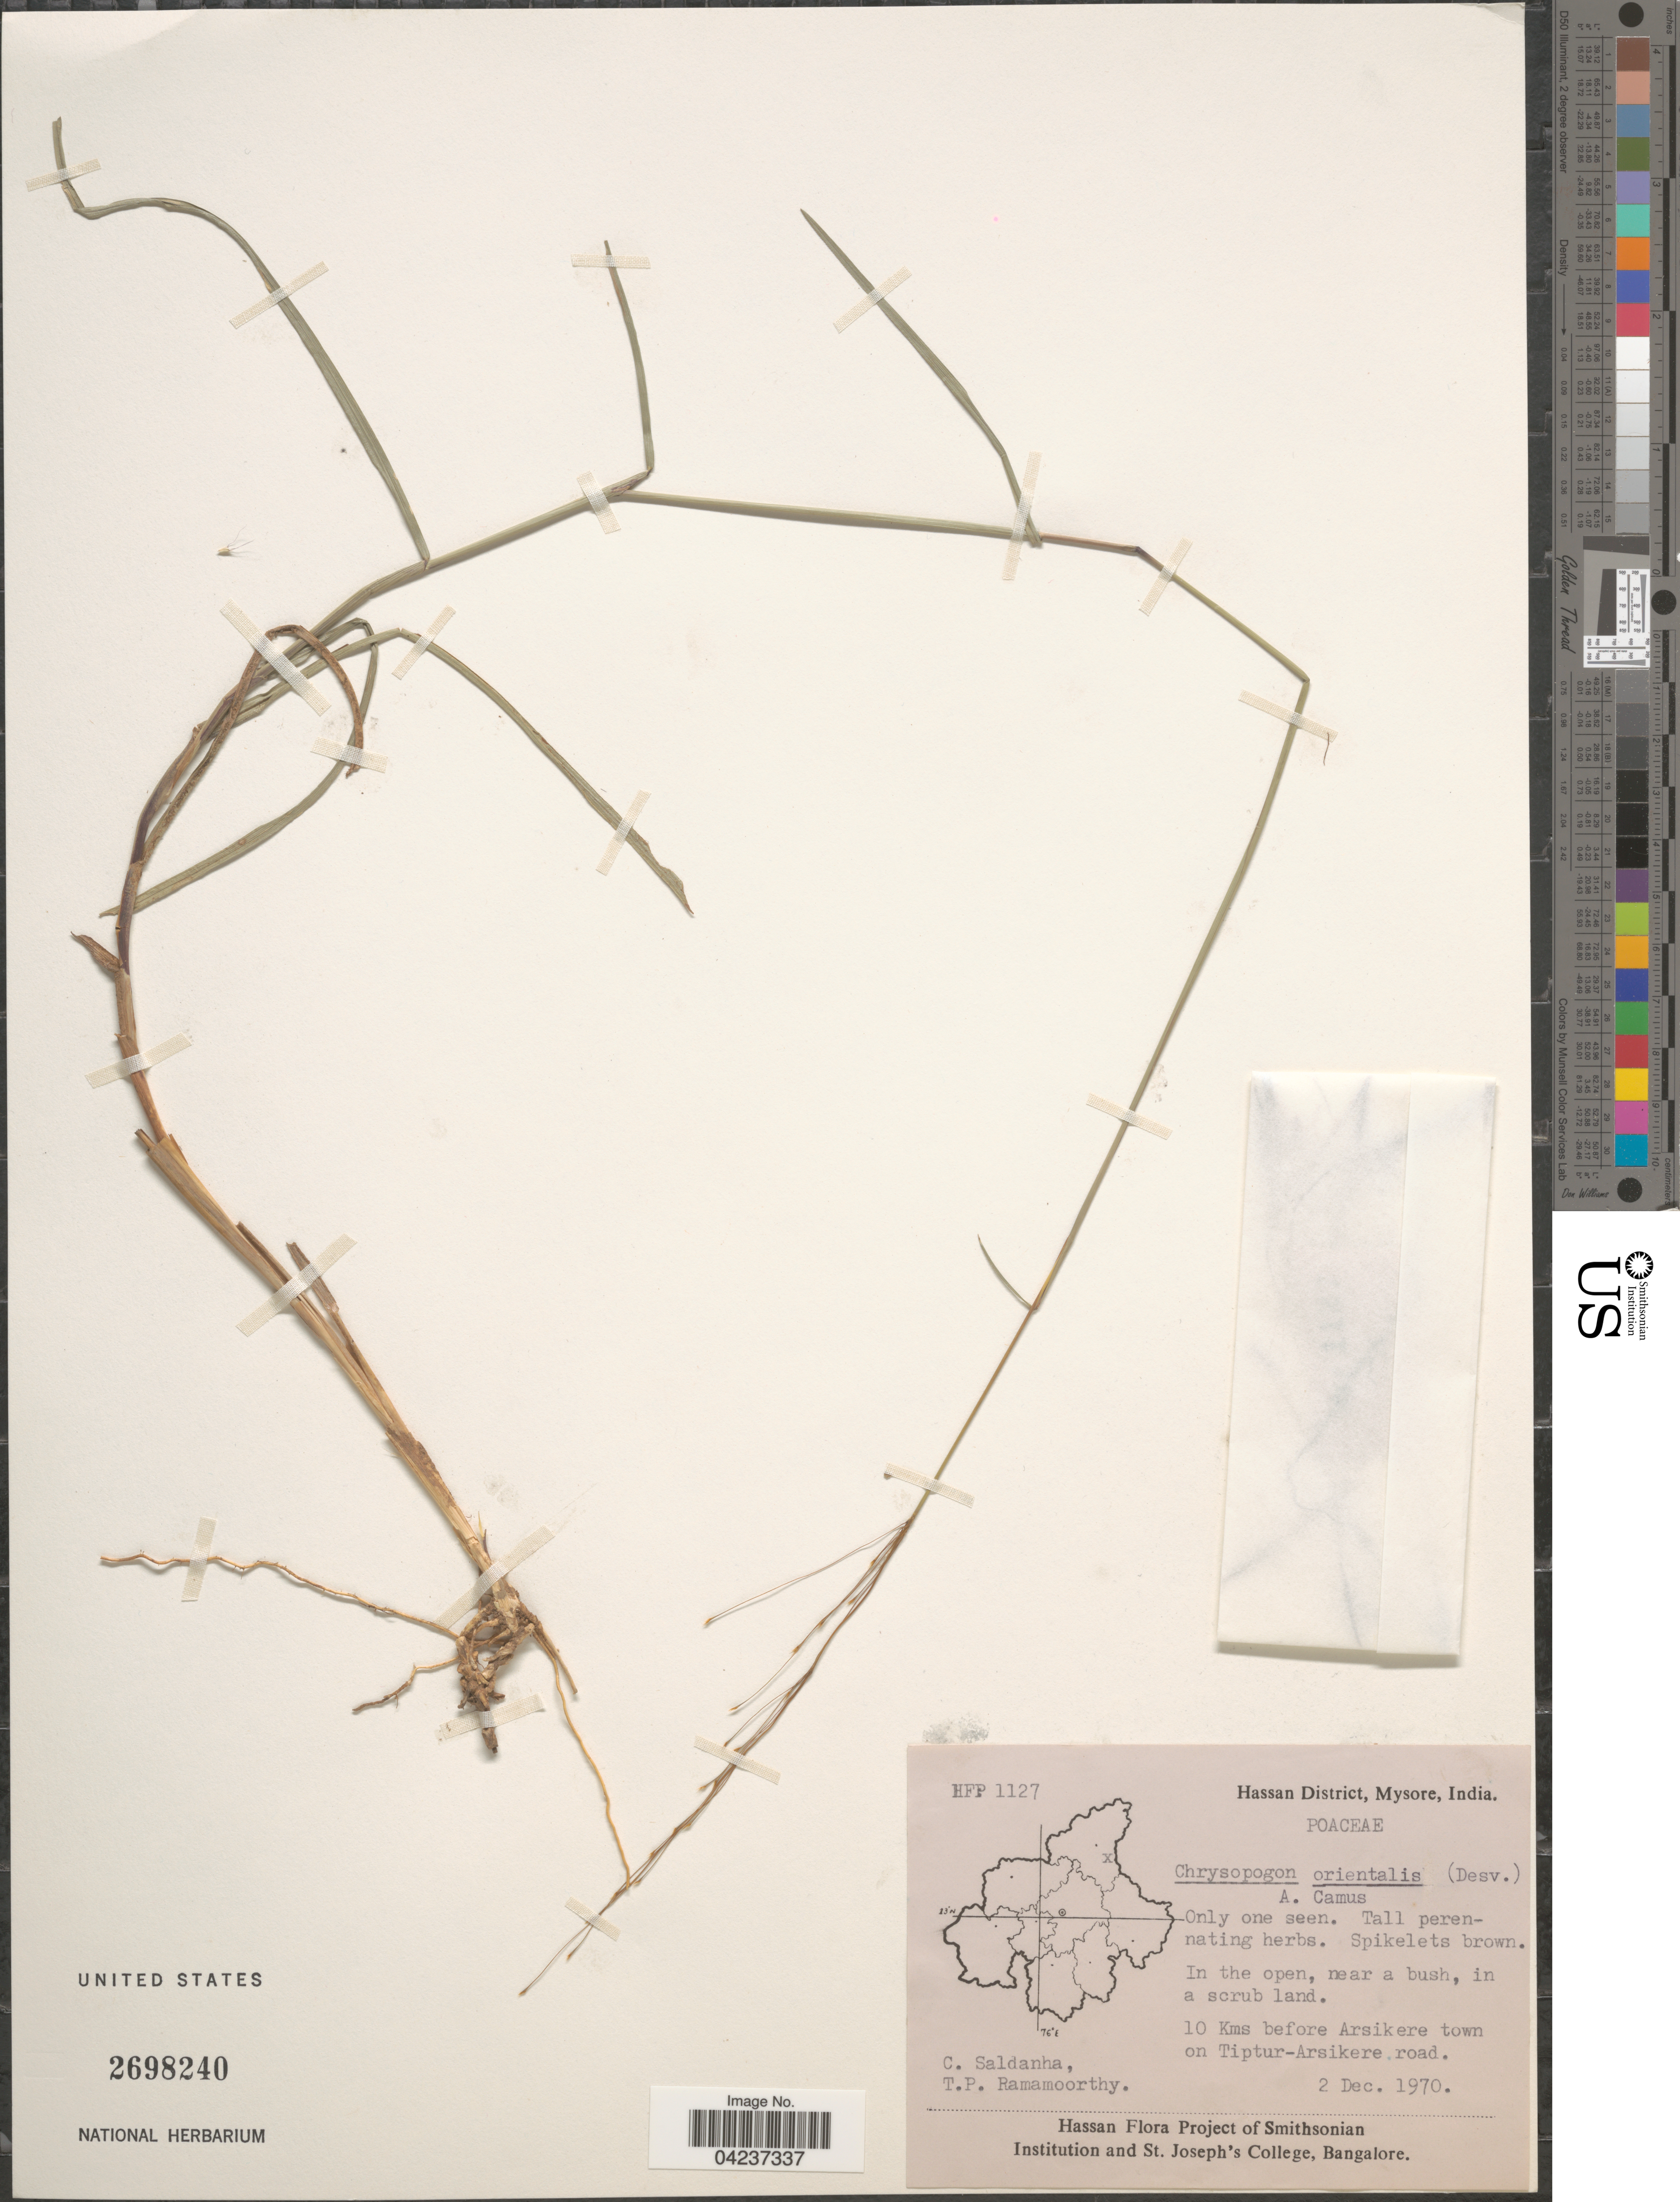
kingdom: Plantae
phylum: Tracheophyta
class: Liliopsida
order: Poales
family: Poaceae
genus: Chrysopogon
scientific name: Chrysopogon orientalis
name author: (Desv.) A. Camus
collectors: C. Saldanha & T. P. Ramamoorthy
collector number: HFP 1127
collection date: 1970-12-02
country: India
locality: Hassan District, Mysore. 10 Kms before Arsikere town on Tiptur-Arsikere road.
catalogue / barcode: US 2698240